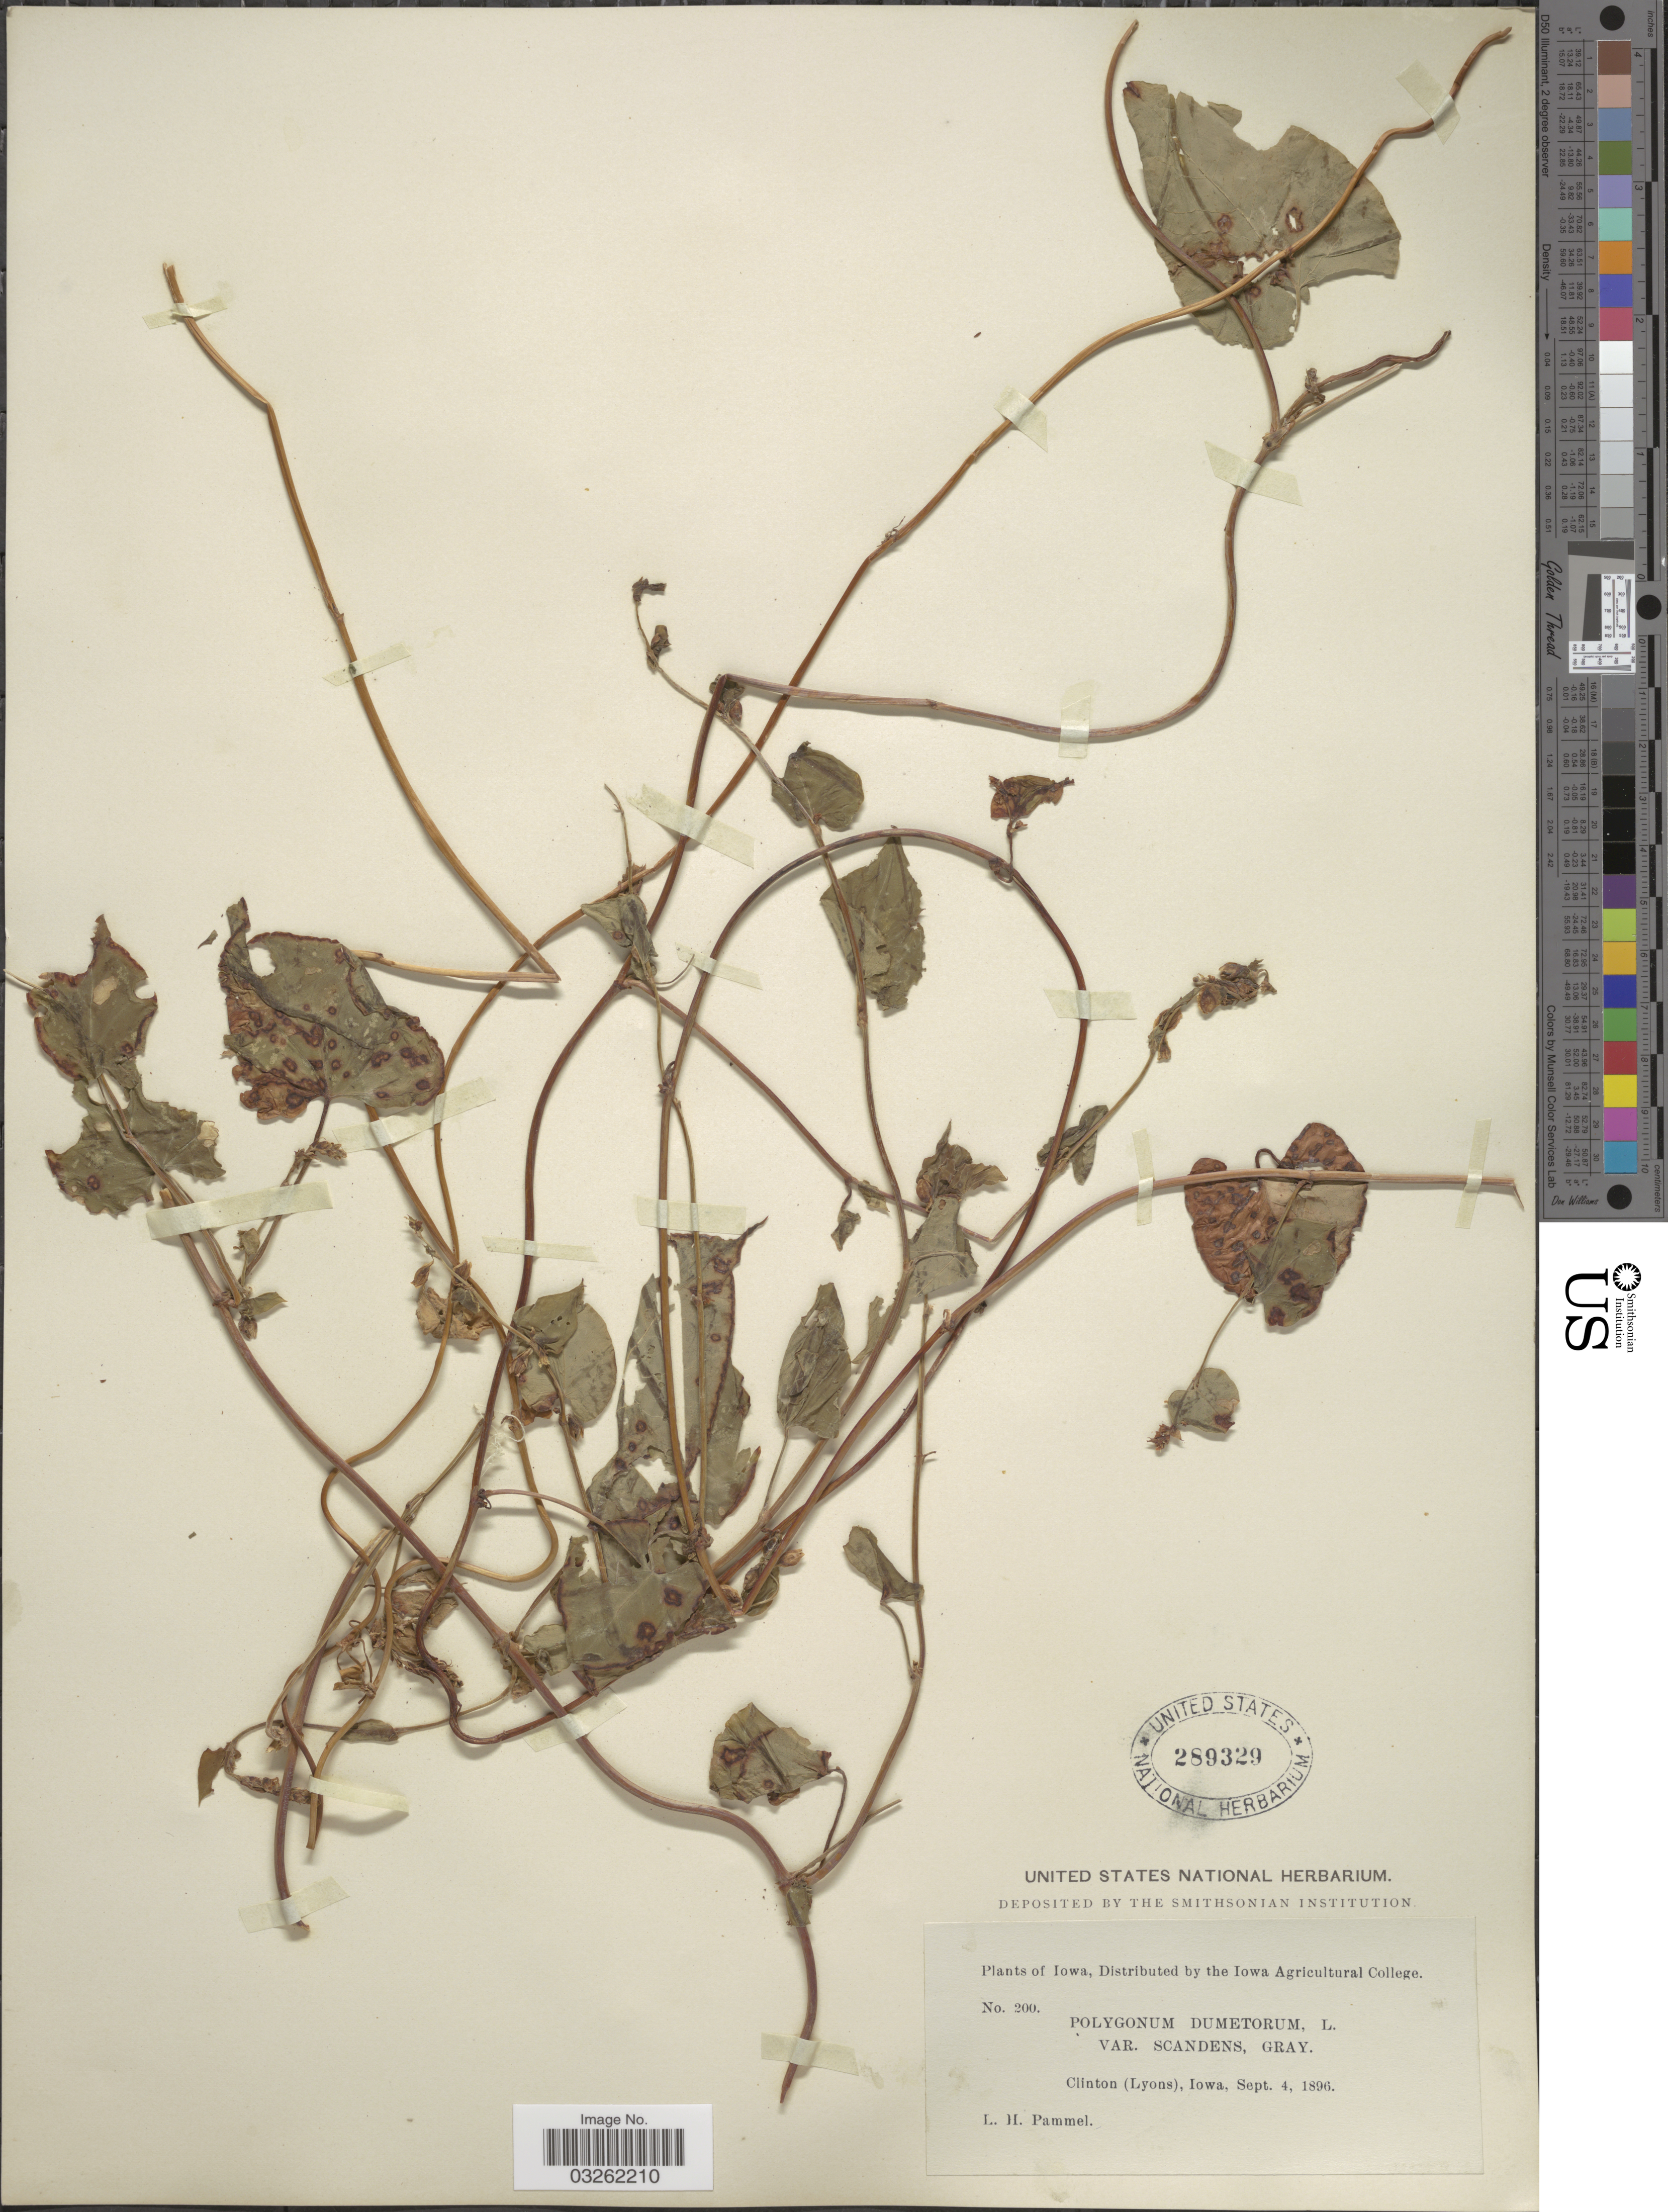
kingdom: Plantae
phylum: Tracheophyta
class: Magnoliopsida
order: Caryophyllales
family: Polygonaceae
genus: Fallopia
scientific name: Fallopia scandens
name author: (L.) Holub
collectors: L. Pammel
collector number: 200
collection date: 1896-09-04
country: United States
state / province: Iowa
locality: Clinton (Lyons).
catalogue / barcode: US 289329